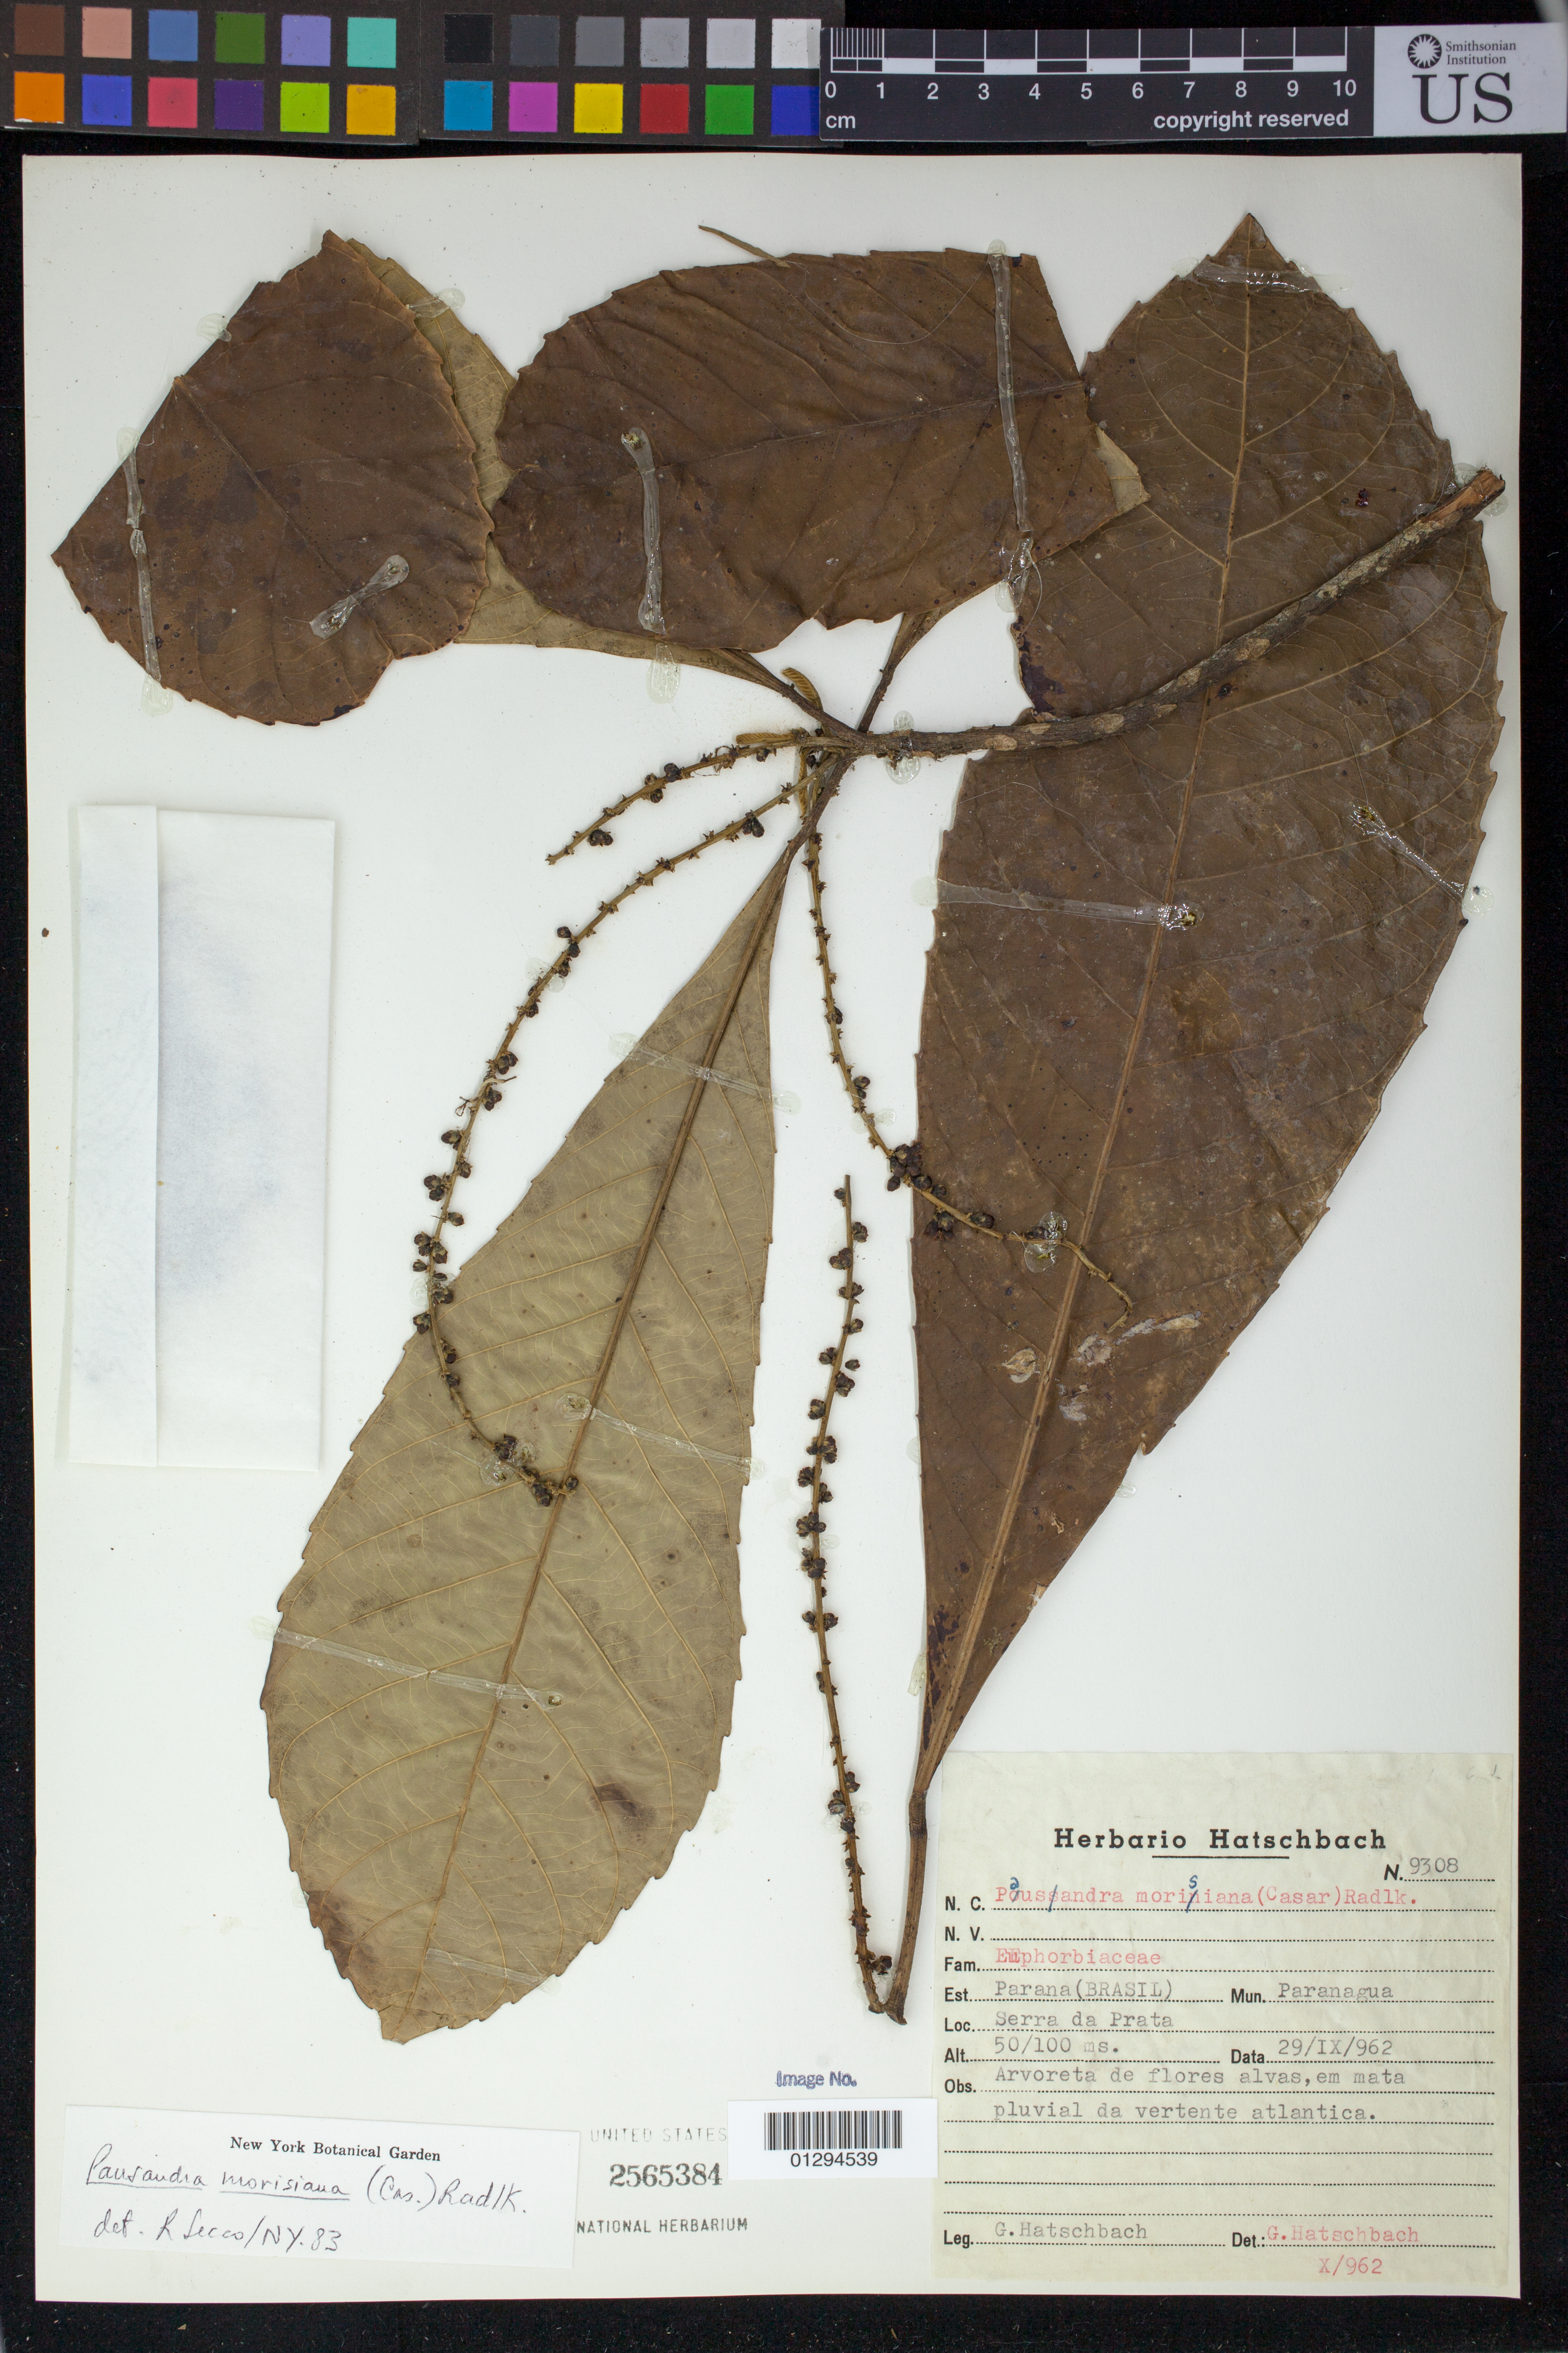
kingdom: Plantae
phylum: Tracheophyta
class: Magnoliopsida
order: Malpighiales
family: Euphorbiaceae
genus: Pausandra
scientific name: Pausandra morisiana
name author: (Casar.) Radlk.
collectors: G. Hatschbach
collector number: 9308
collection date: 1962-09-29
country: Brazil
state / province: Parana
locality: Paranagua, Serra da Prata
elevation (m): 50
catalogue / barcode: US 2565384